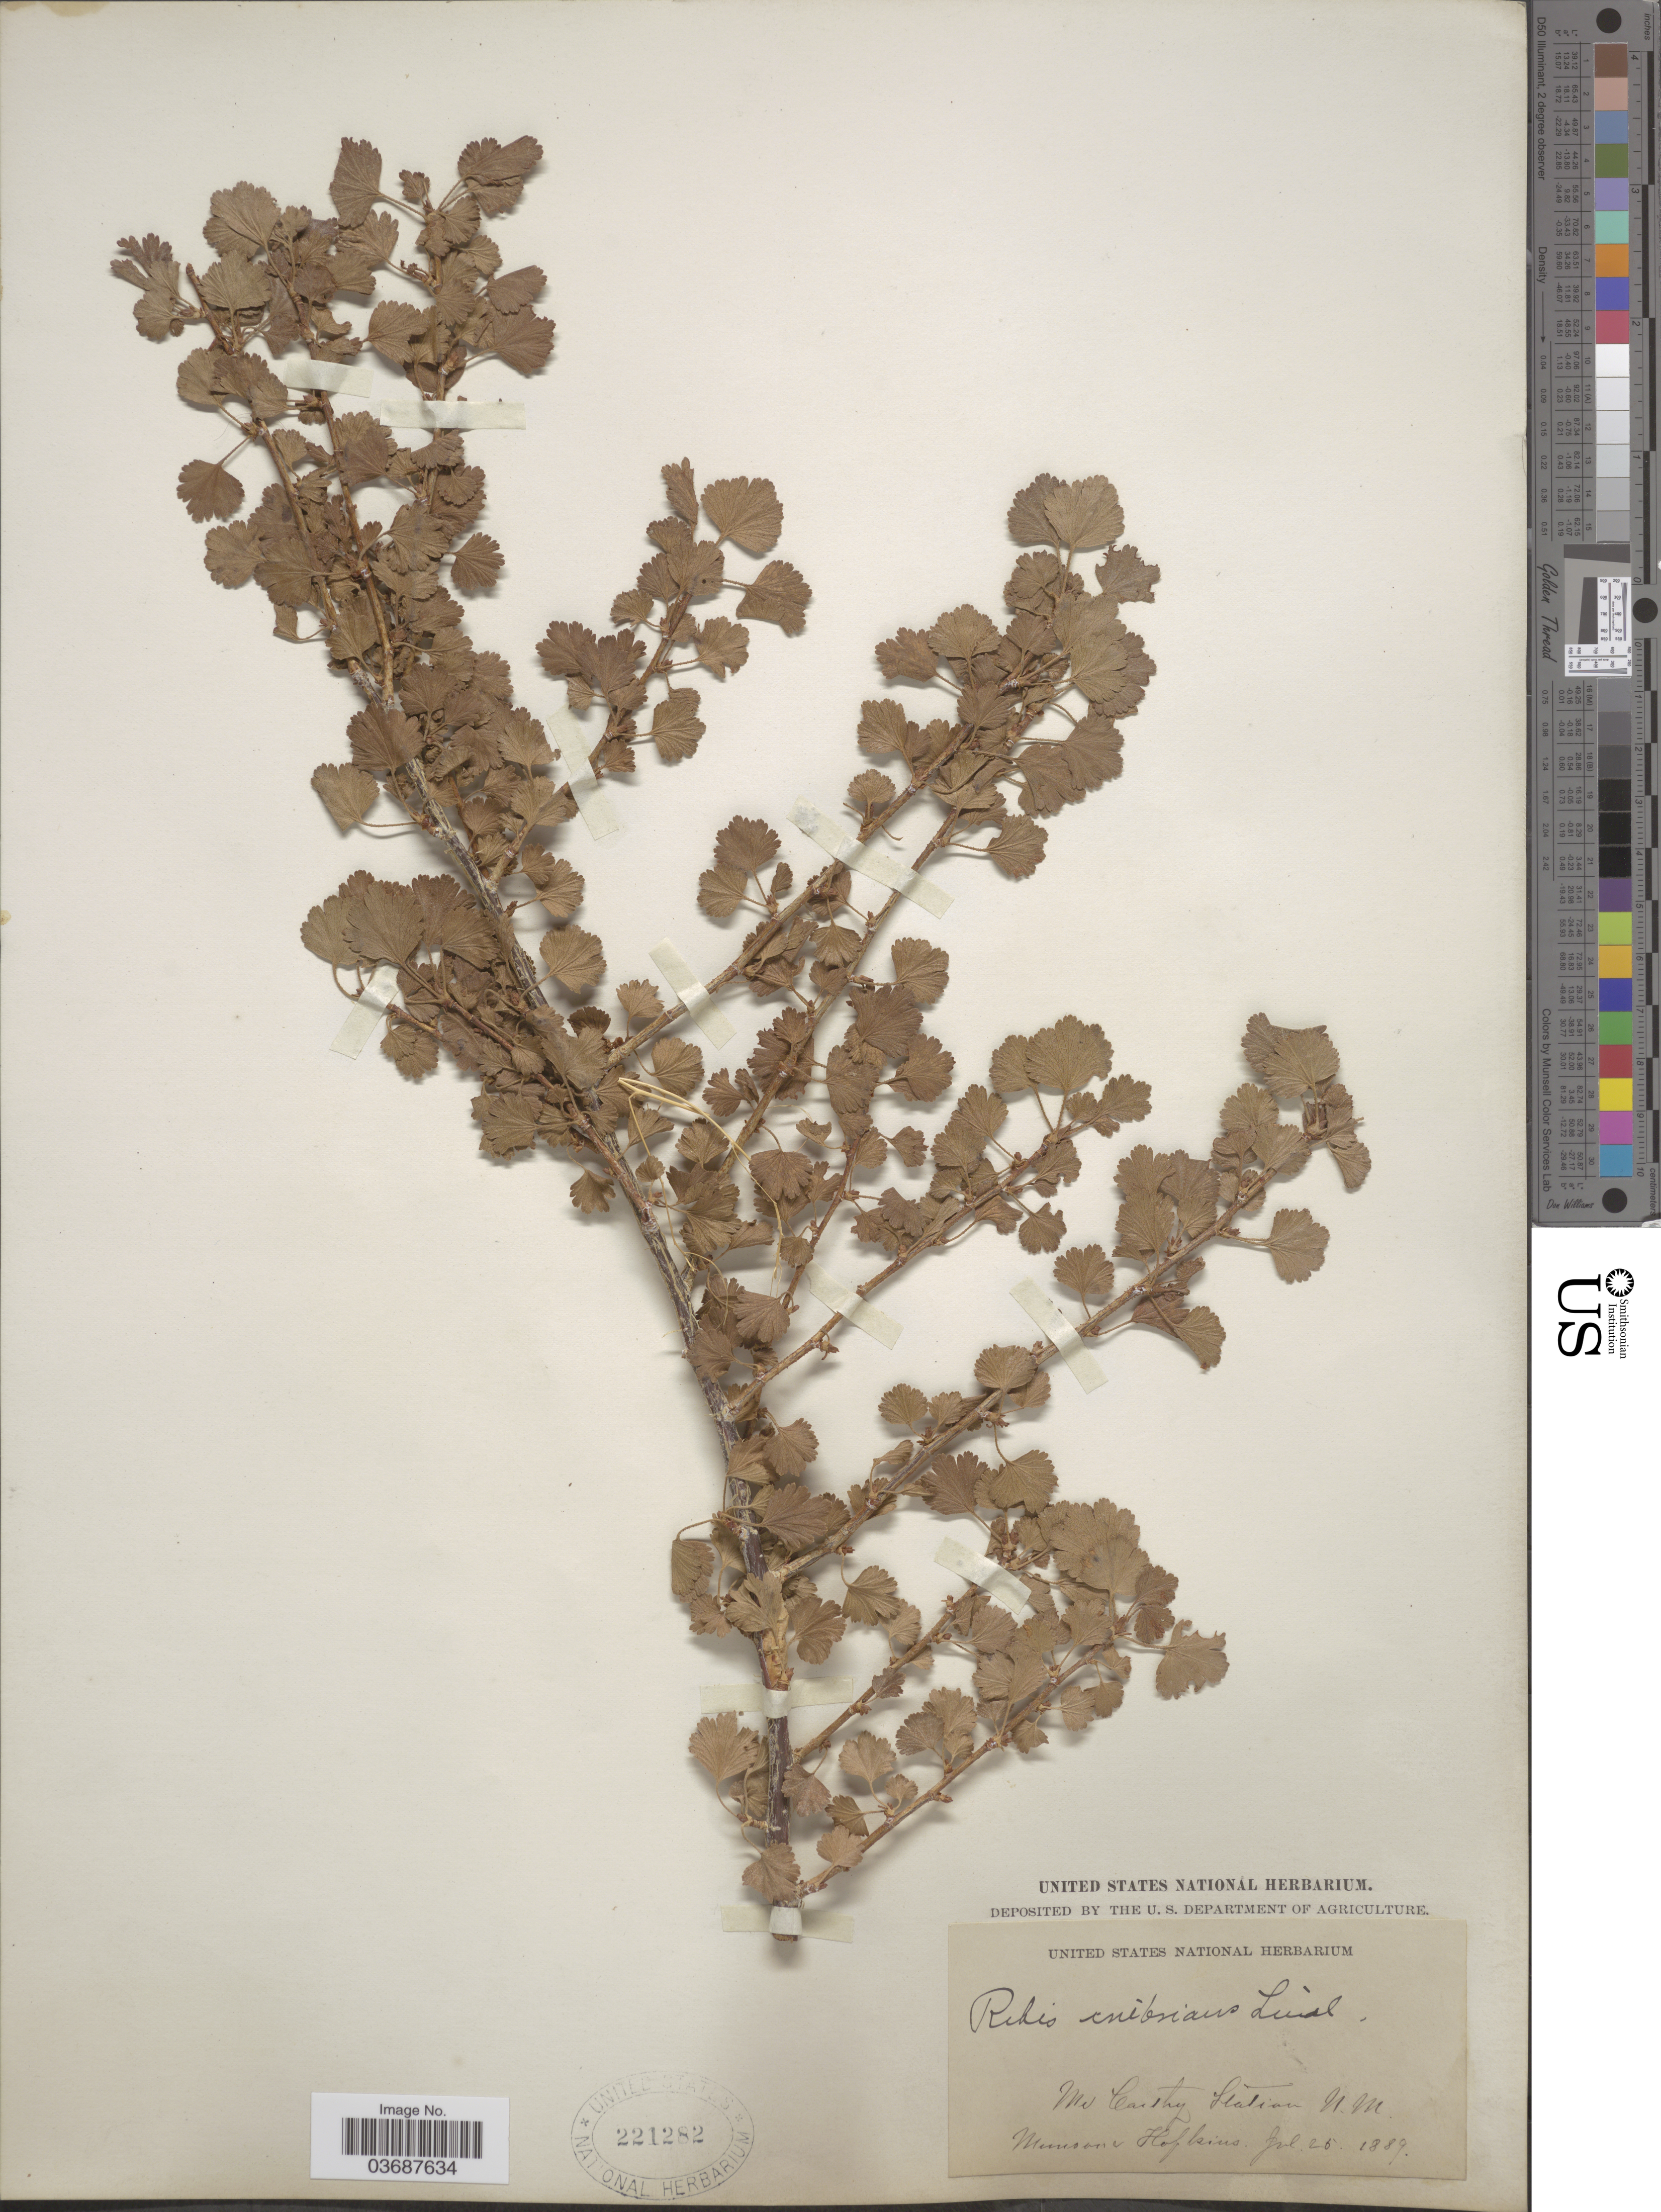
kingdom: Plantae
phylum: Tracheophyta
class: Magnoliopsida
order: Saxifragales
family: Grossulariaceae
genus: Ribes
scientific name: Ribes inebrians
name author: Lindl.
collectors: -. Munson & -- Hopkins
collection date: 1889-07-25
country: United States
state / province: New Mexico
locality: Mc Carthy Station.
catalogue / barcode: US 221282